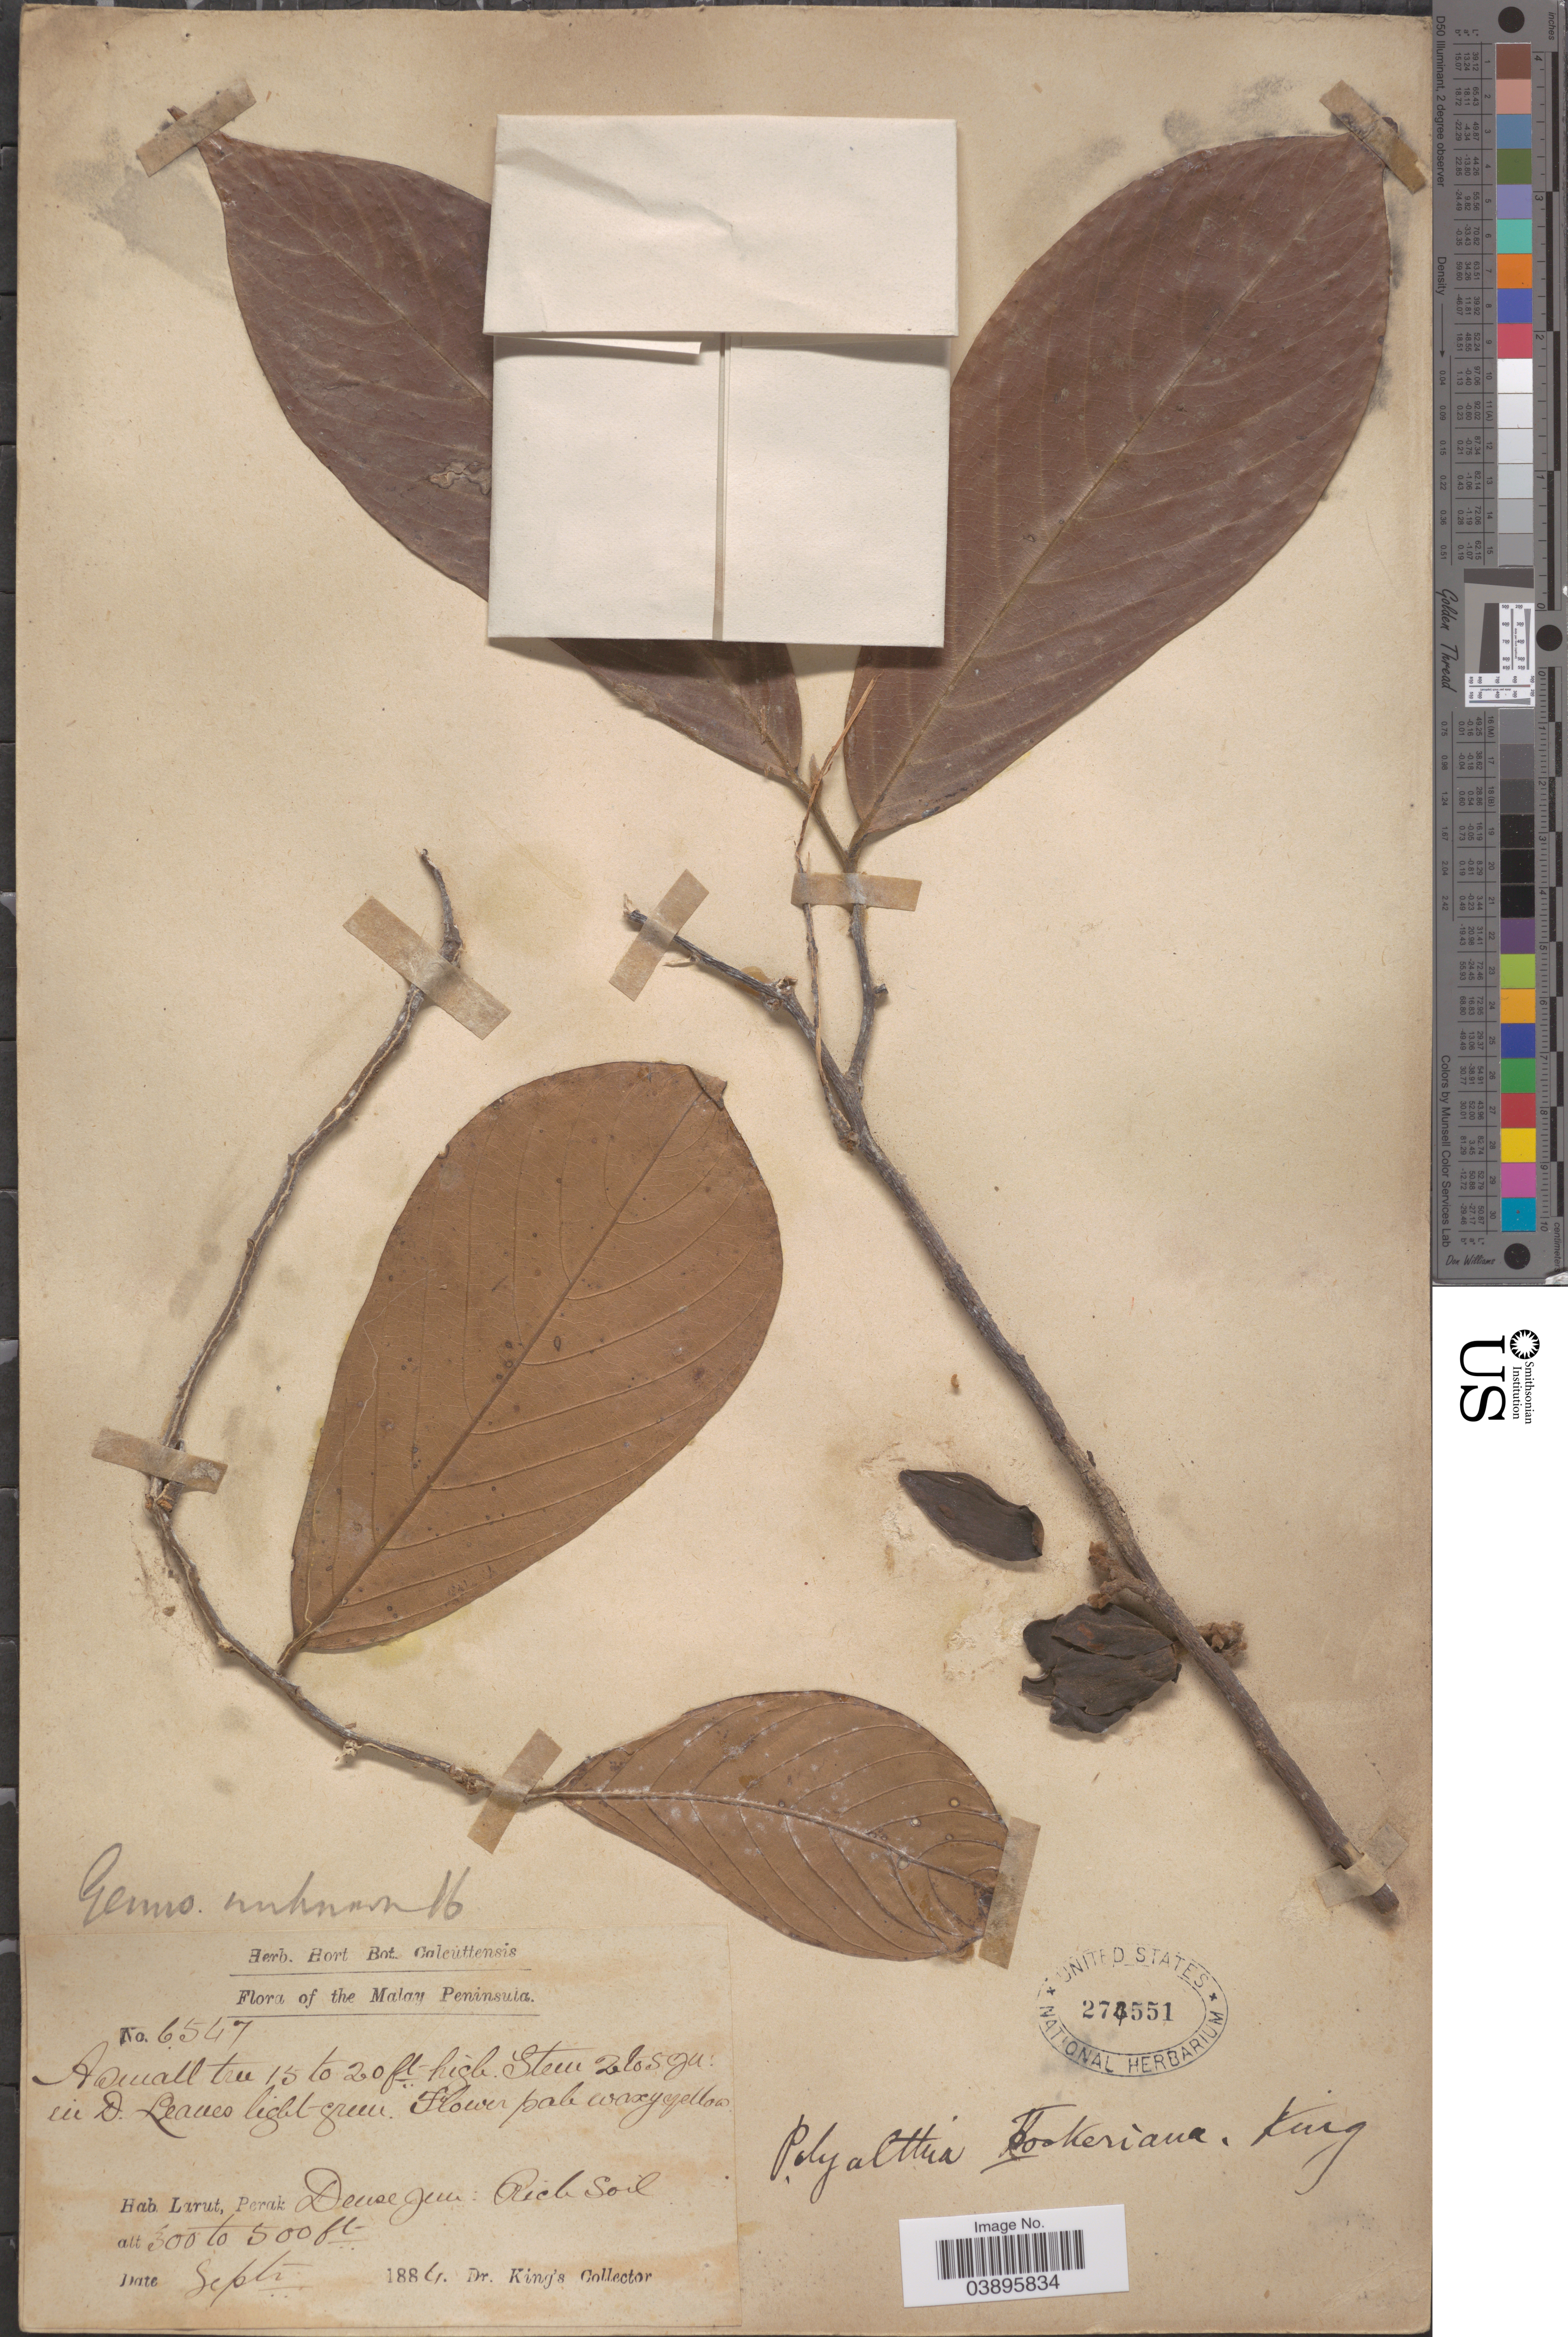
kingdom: Plantae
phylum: Tracheophyta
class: Magnoliopsida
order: Magnoliales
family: Annonaceae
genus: Polyalthia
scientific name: Polyalthia hookeriana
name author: King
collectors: Dr. King's collector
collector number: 6547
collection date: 1884-09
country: Malaysia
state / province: Perak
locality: The Malay Peninsula. Larut.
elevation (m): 91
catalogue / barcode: US 274551